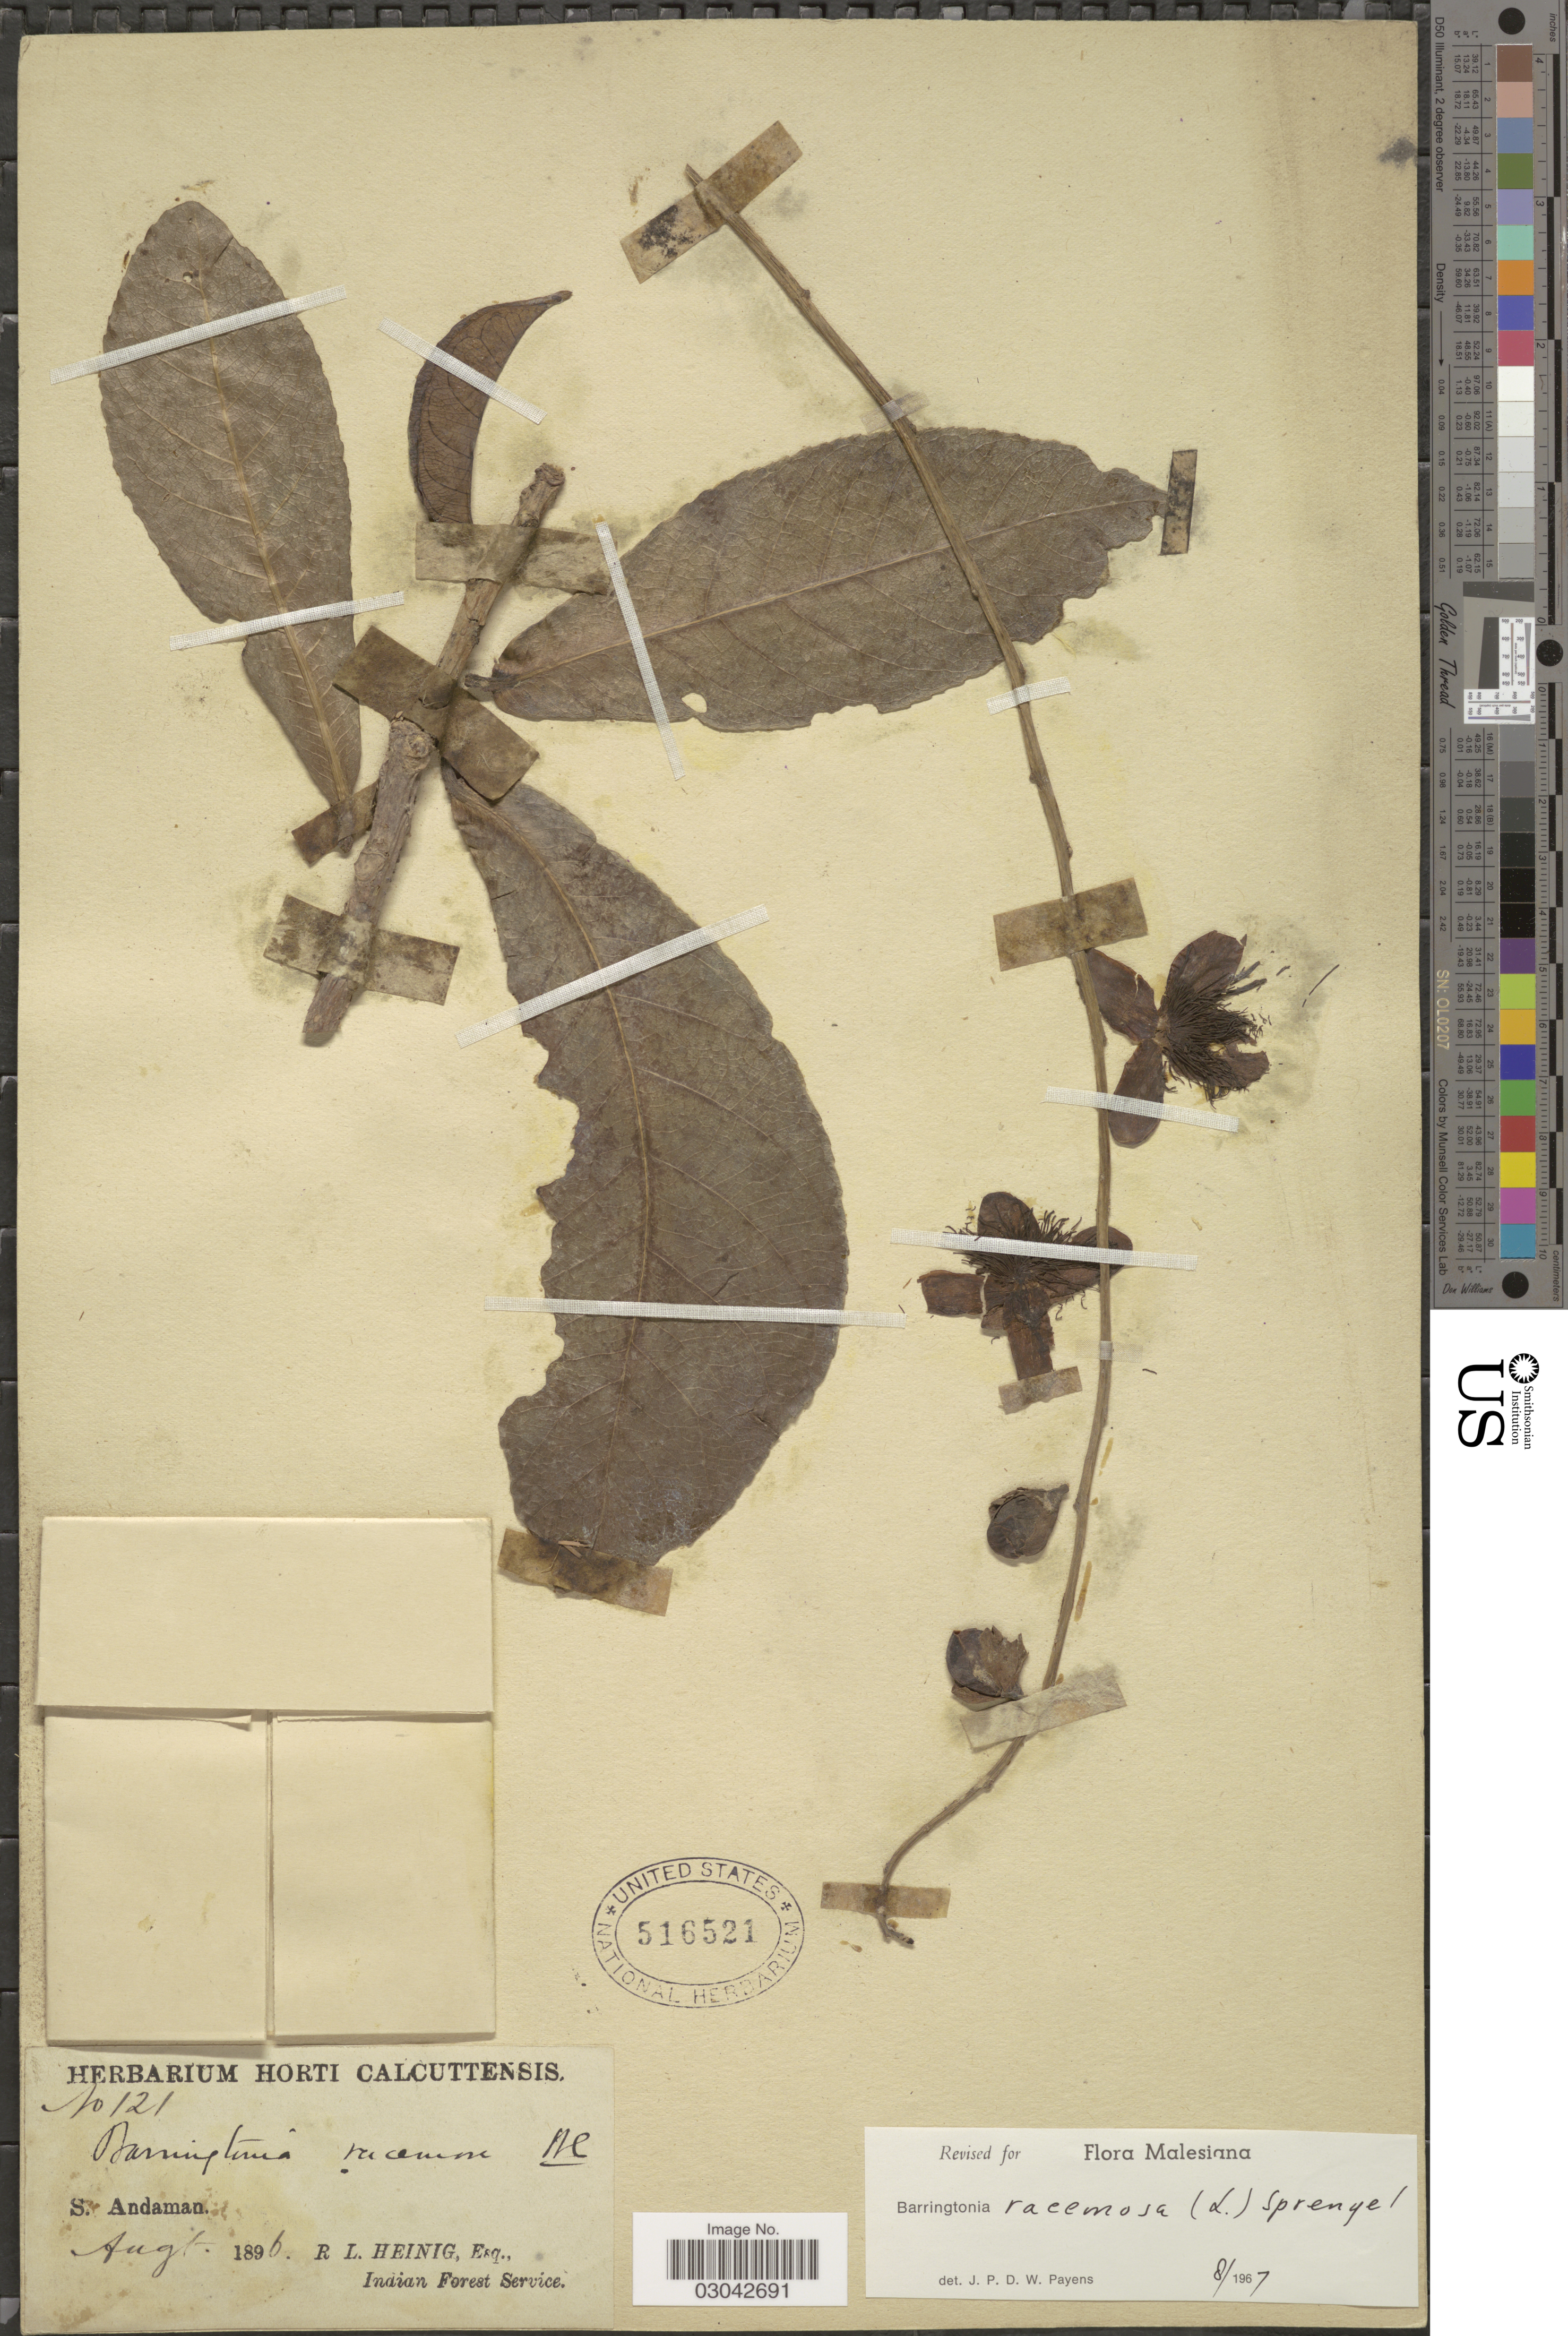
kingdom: Plantae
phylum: Tracheophyta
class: Magnoliopsida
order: Ericales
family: Lecythidaceae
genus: Barringtonia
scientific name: Barringtonia racemosa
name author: (L.) Spreng.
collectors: R. Heinig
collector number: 121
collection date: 1896-08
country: India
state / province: Andaman and Nicobar Islands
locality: S. Andaman.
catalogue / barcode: US 516521